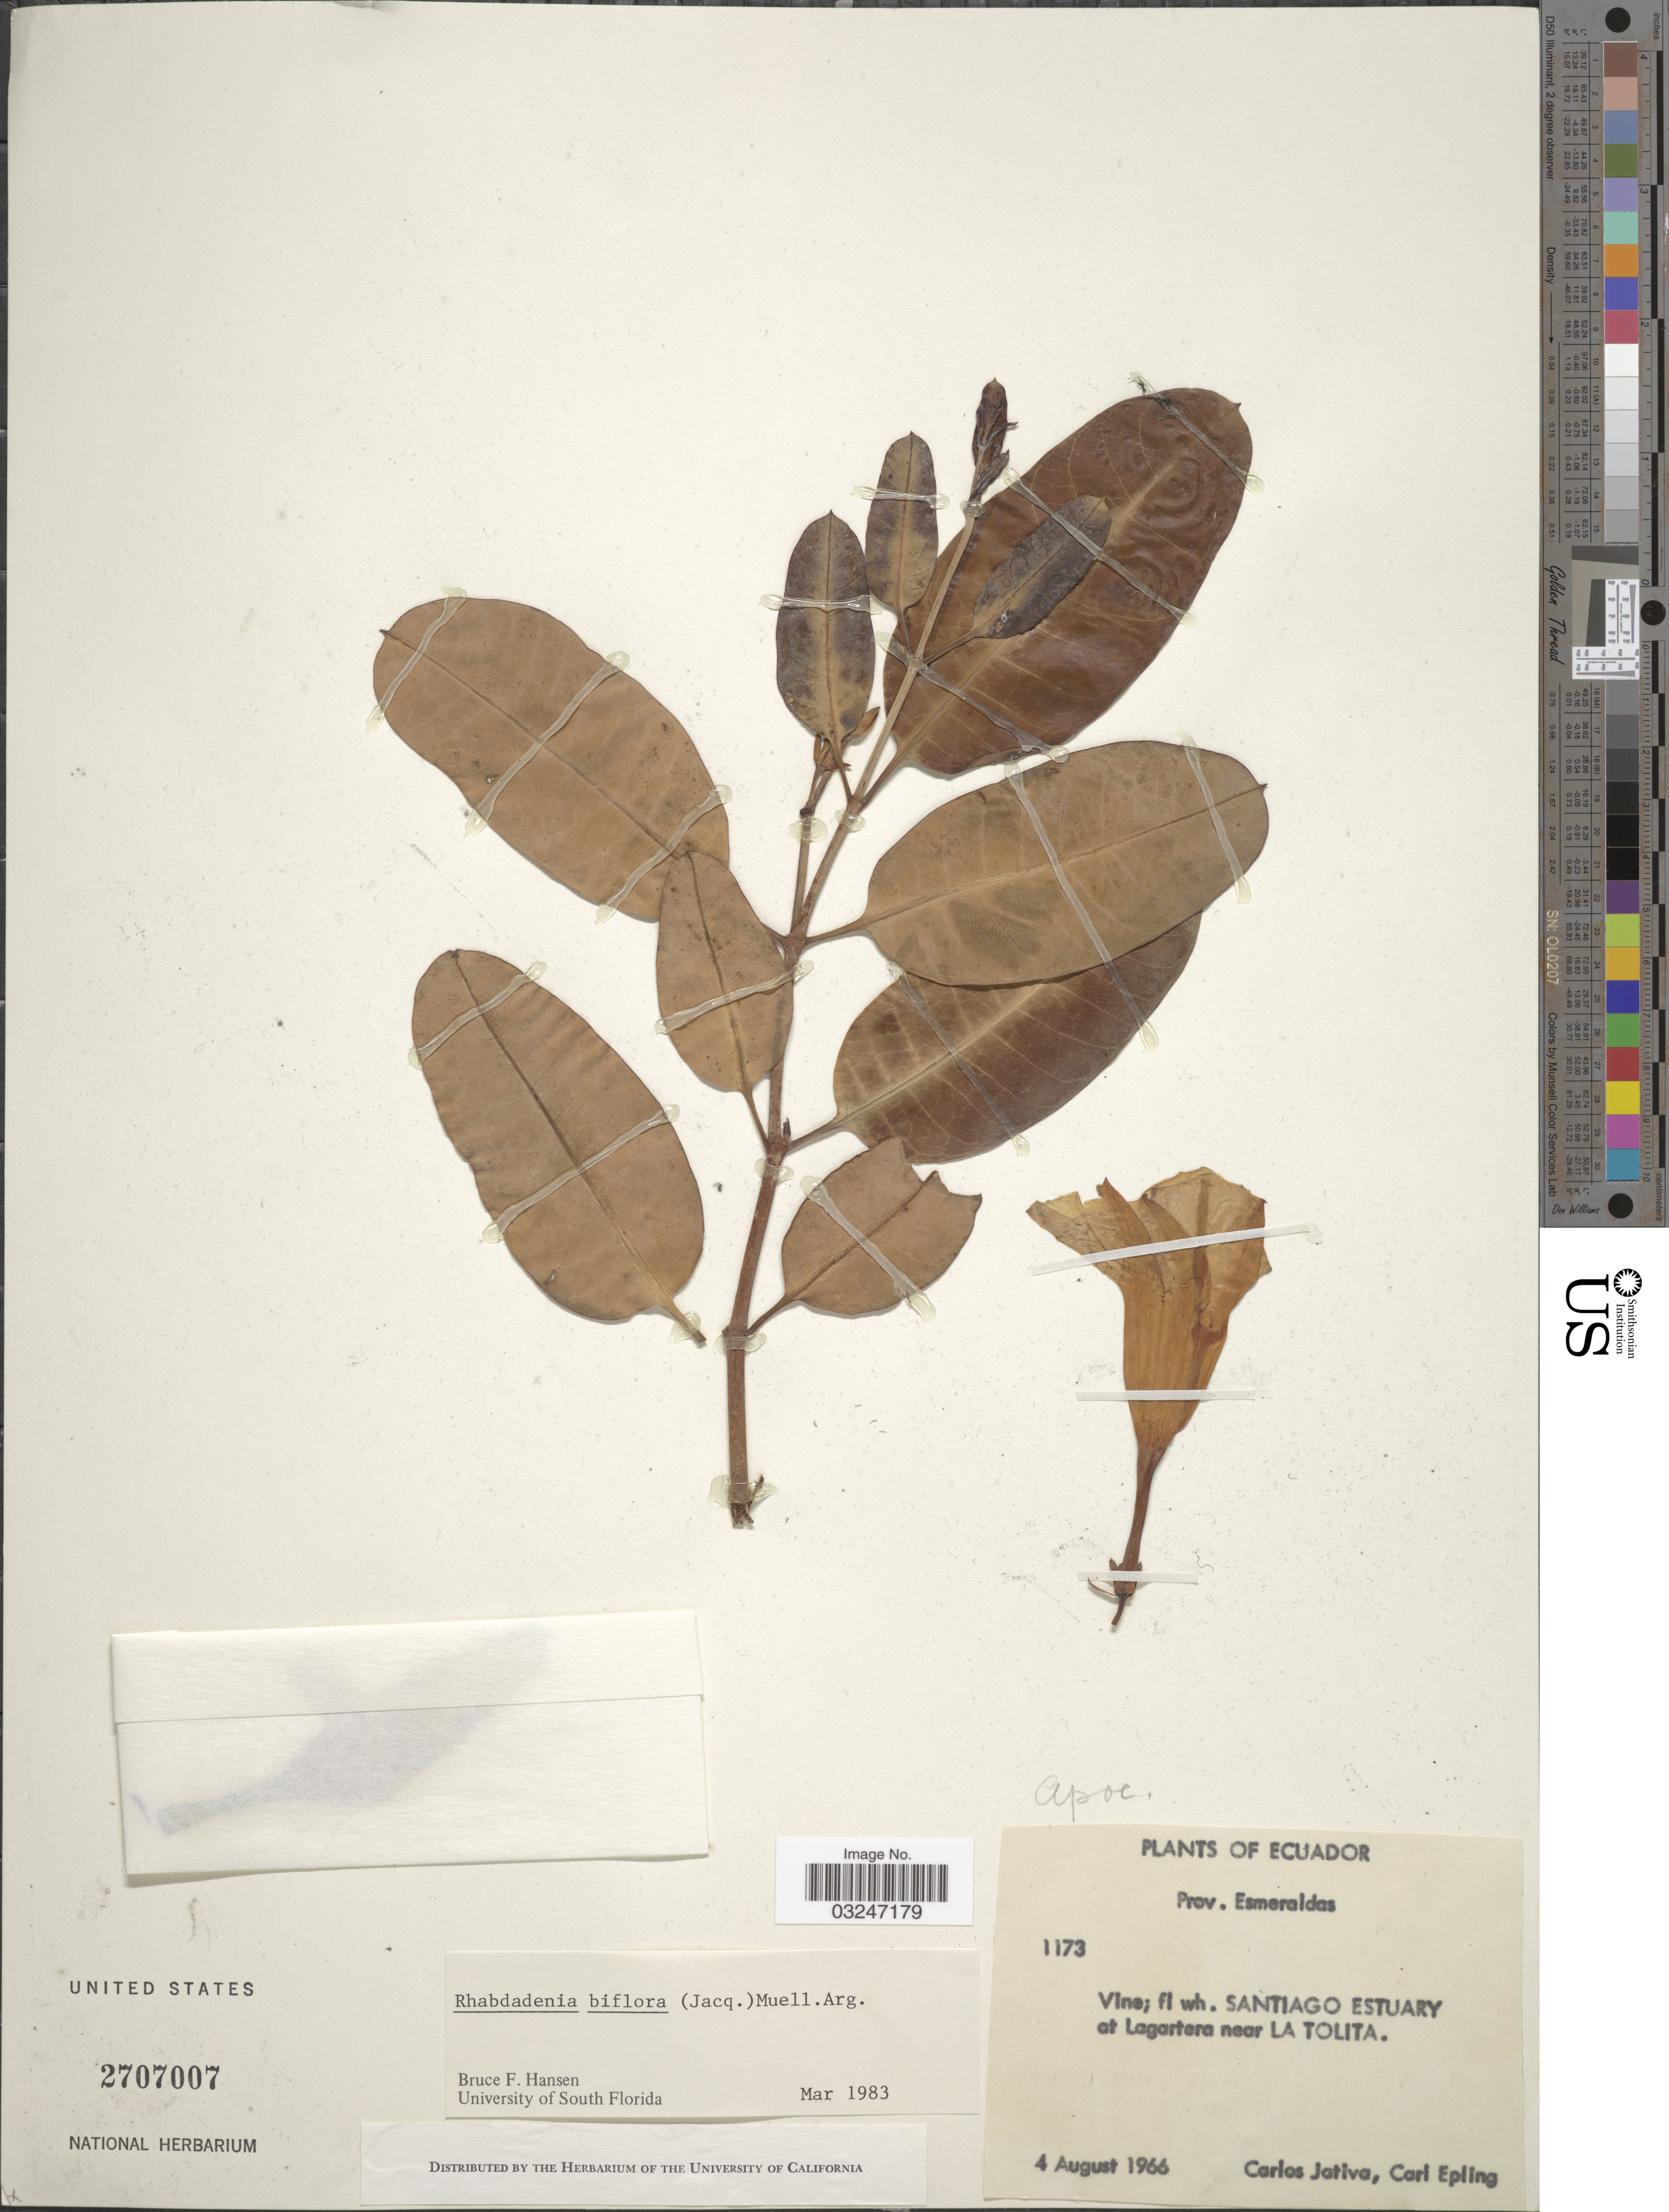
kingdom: Plantae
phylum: Tracheophyta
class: Magnoliopsida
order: Gentianales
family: Apocynaceae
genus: Rhabdadenia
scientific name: Rhabdadenia biflora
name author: (Jacq.) Müll. Arg.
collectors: C. D. Játiva & C. C. Epling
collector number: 1173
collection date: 1966-08-04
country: Ecuador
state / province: Esmeraldas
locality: Santiago Estuary at Lagartera near La Tolita.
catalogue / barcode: US 2707007